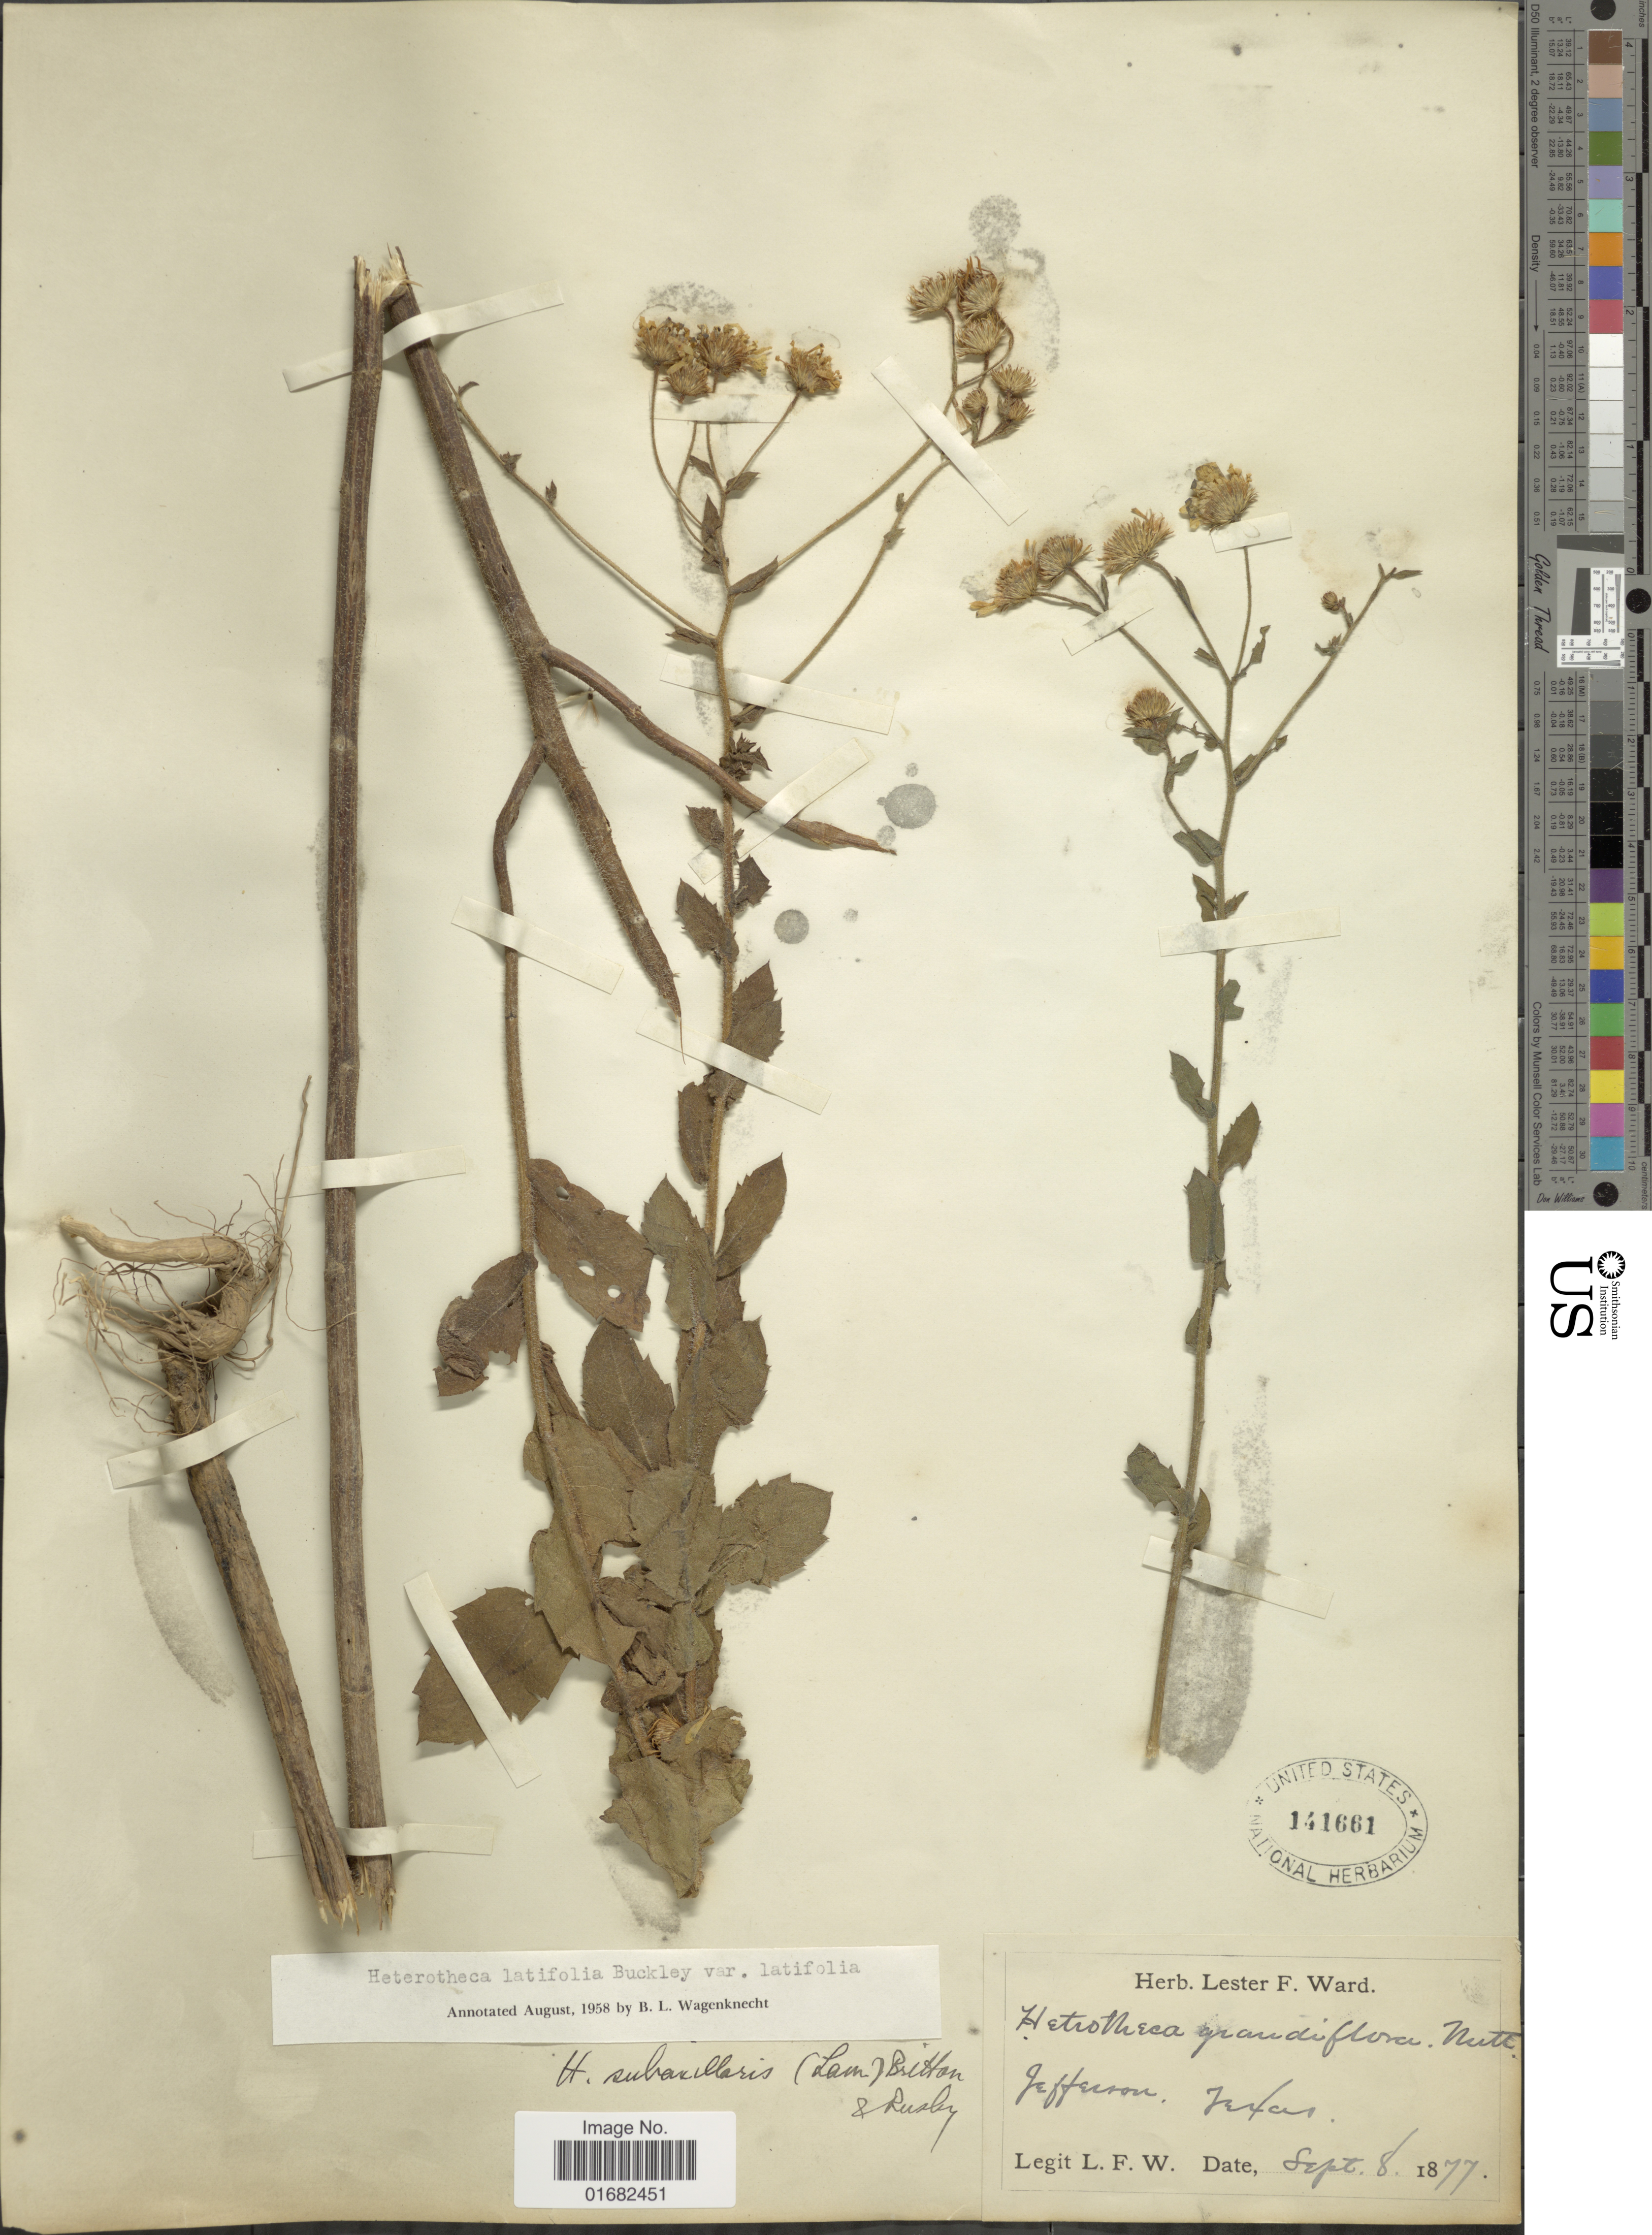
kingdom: Plantae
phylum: Tracheophyta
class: Magnoliopsida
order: Asterales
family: Asteraceae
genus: Heterotheca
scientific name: Heterotheca latifolia var. latifolia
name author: Buckley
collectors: L. F. Ward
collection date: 1877-09-08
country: United States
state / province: Texas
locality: Jefferson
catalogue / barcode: US 141661